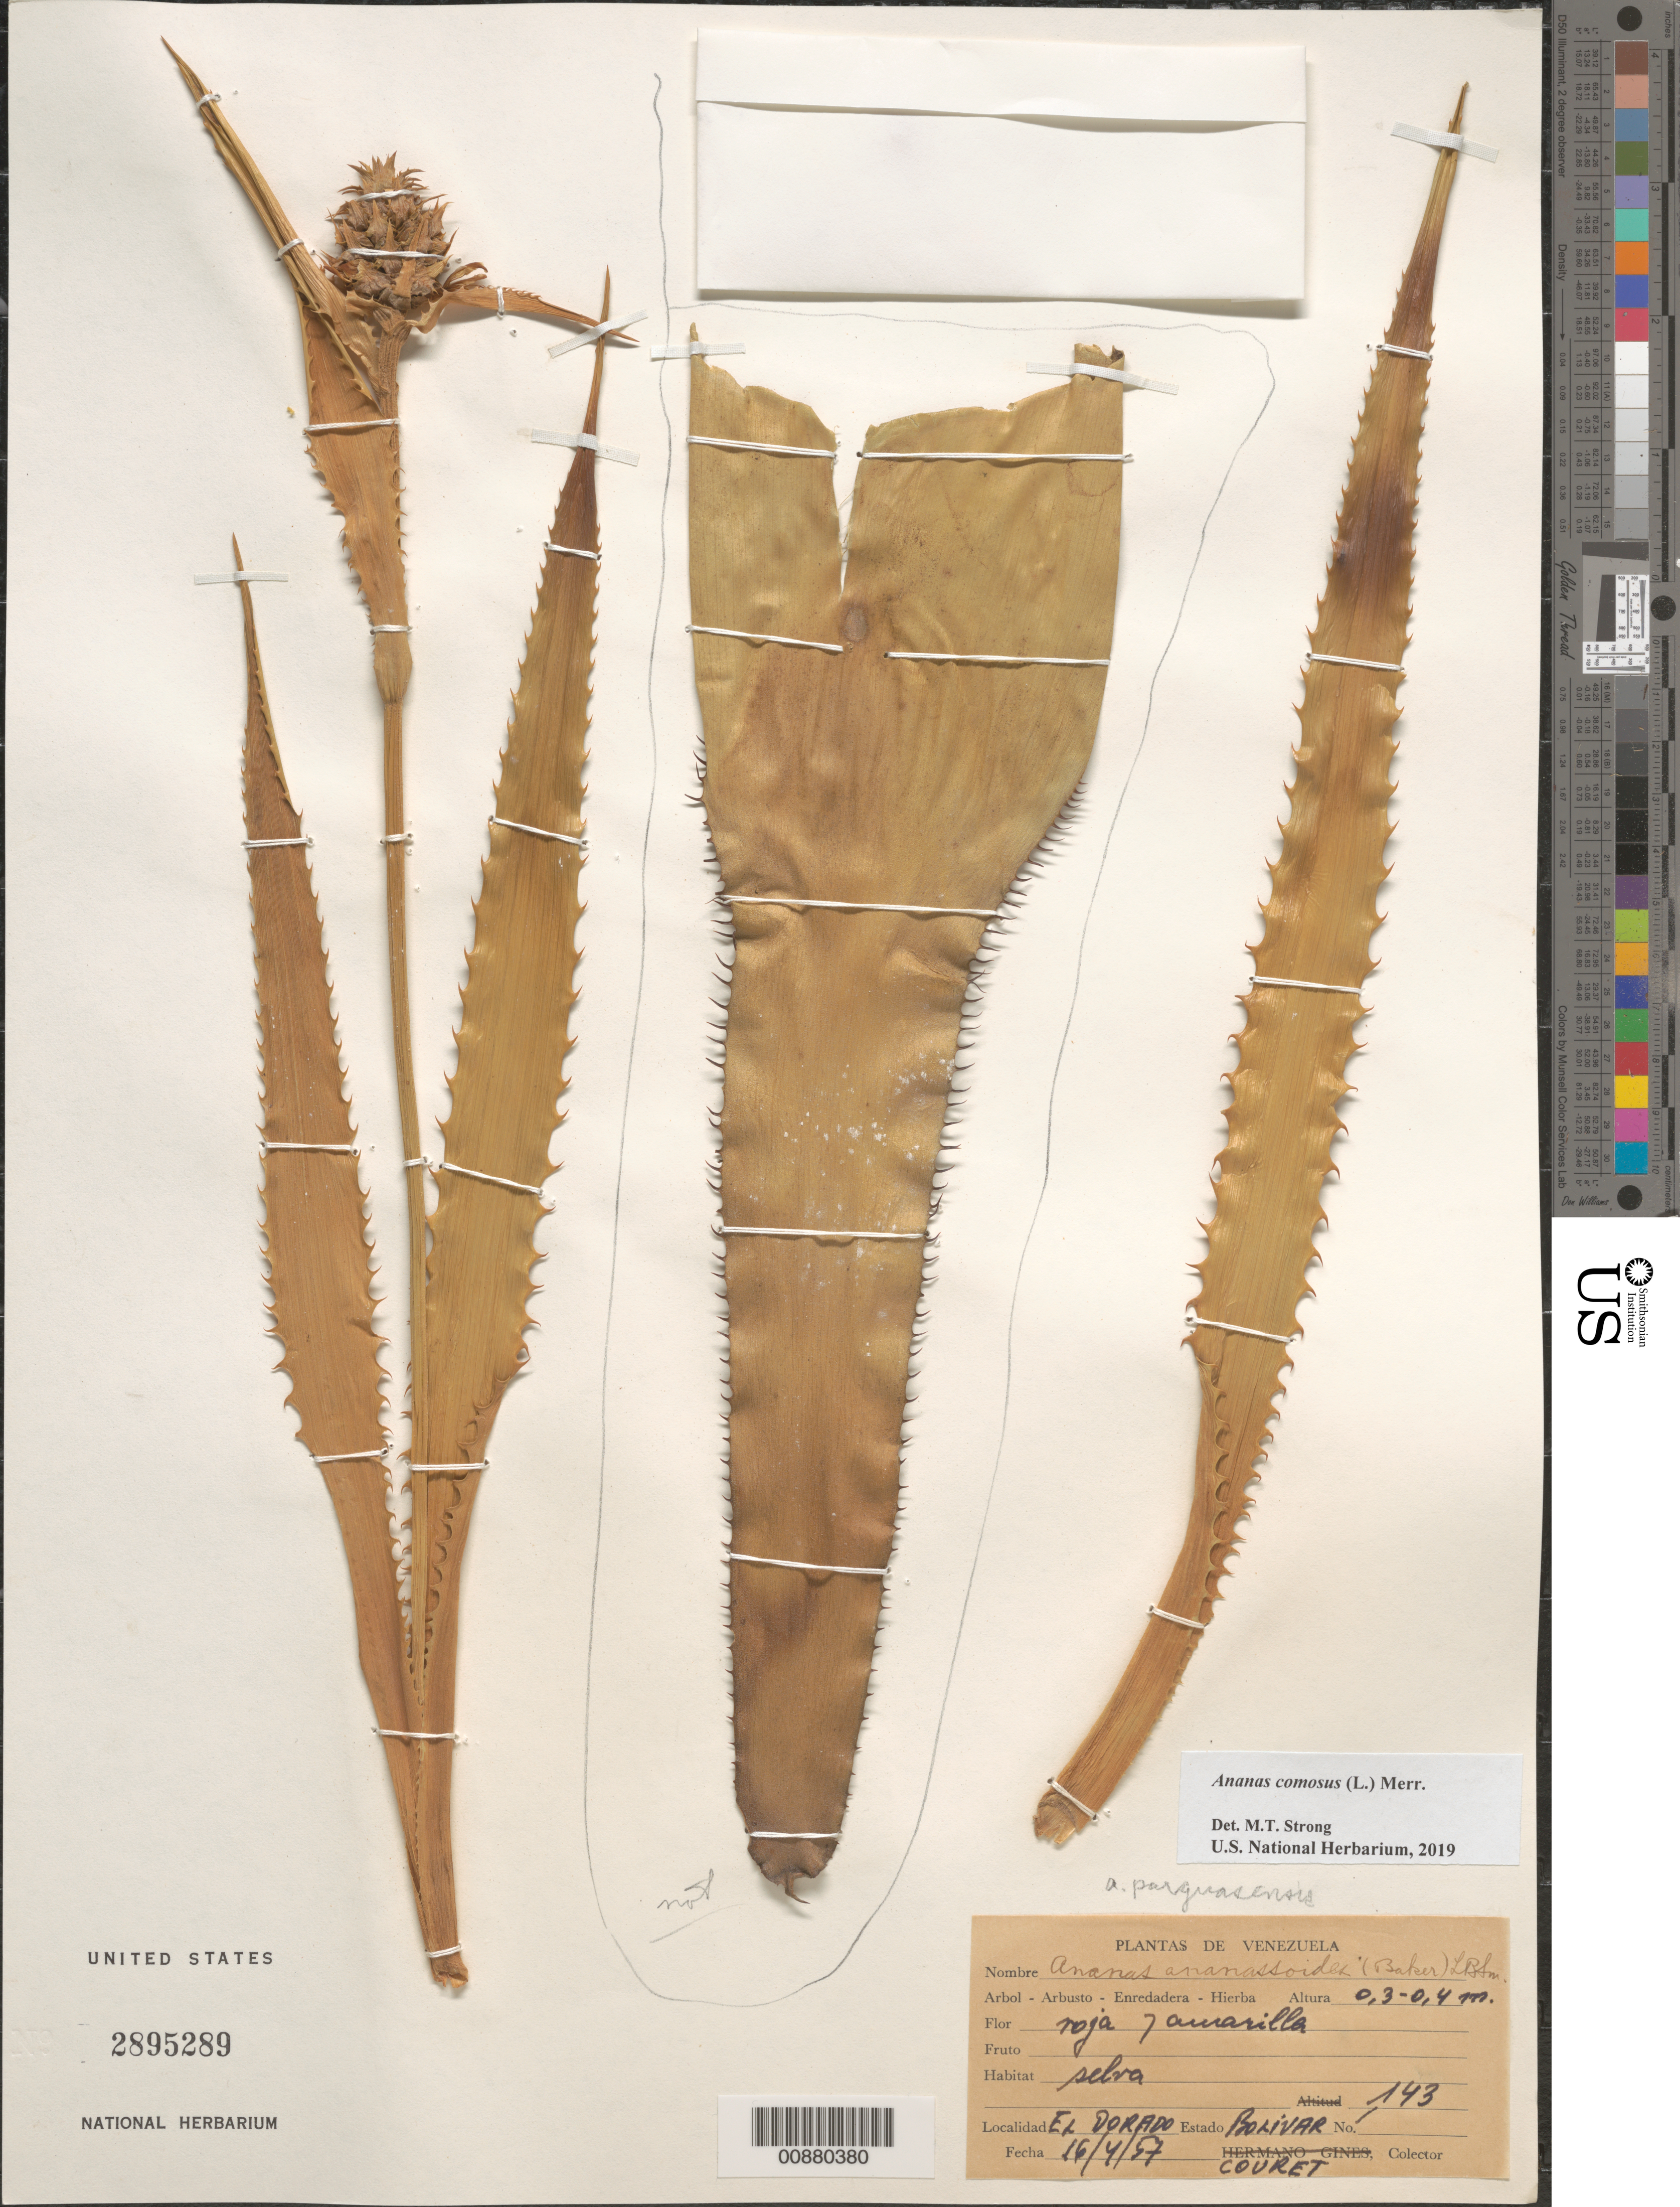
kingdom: Plantae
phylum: Tracheophyta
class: Liliopsida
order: Poales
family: Bromeliaceae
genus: Ananas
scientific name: Ananas comosus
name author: (L.) Merr.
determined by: Strong, Mark T., (BOT), Smithsonian Institution - National Museum of Natural History (UNITED STATES)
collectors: -. Couret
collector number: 143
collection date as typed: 16-Apr-57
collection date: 1957-04-16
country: Venezuela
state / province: Bolívar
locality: El Dorado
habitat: Selva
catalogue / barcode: US 2895289